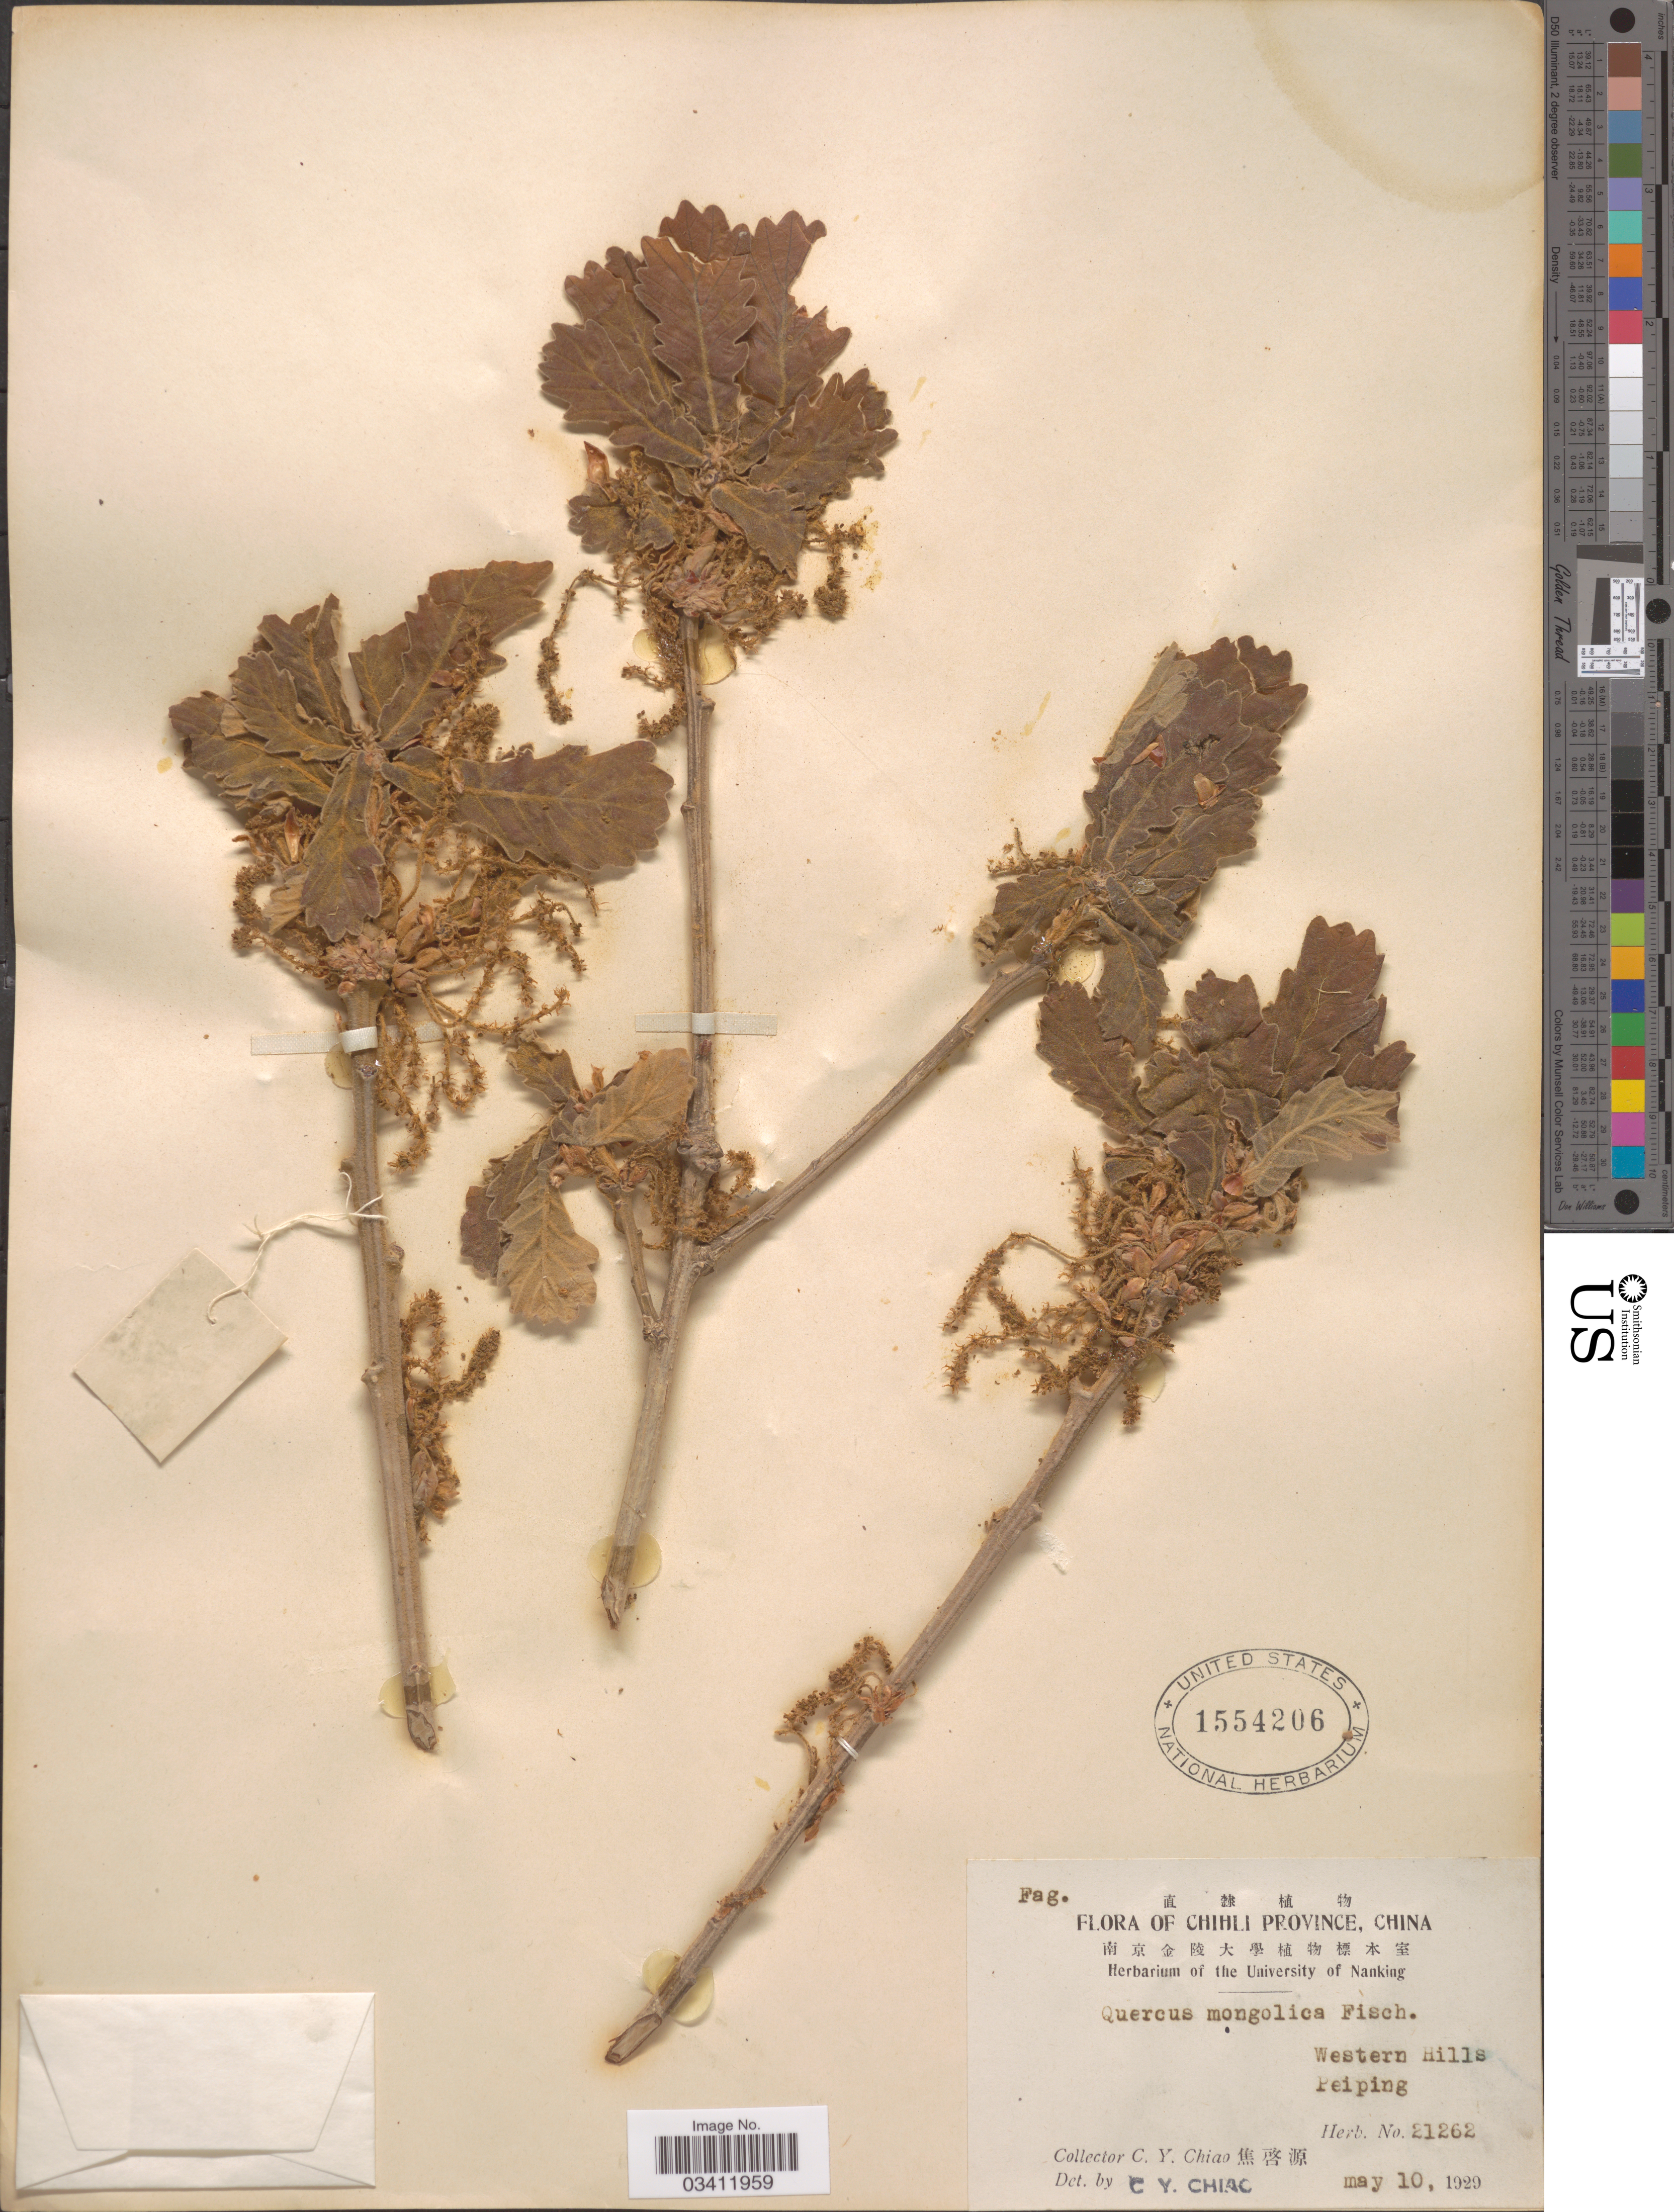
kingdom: Plantae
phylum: Tracheophyta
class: Magnoliopsida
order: Fagales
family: Fagaceae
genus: Quercus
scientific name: Quercus mongolica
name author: Fisch. ex Ledeb.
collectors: C. Y. Chiao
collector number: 21262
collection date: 1929-05-10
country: China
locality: Chihli Province. Western Hills. Peiping.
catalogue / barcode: US 1554206